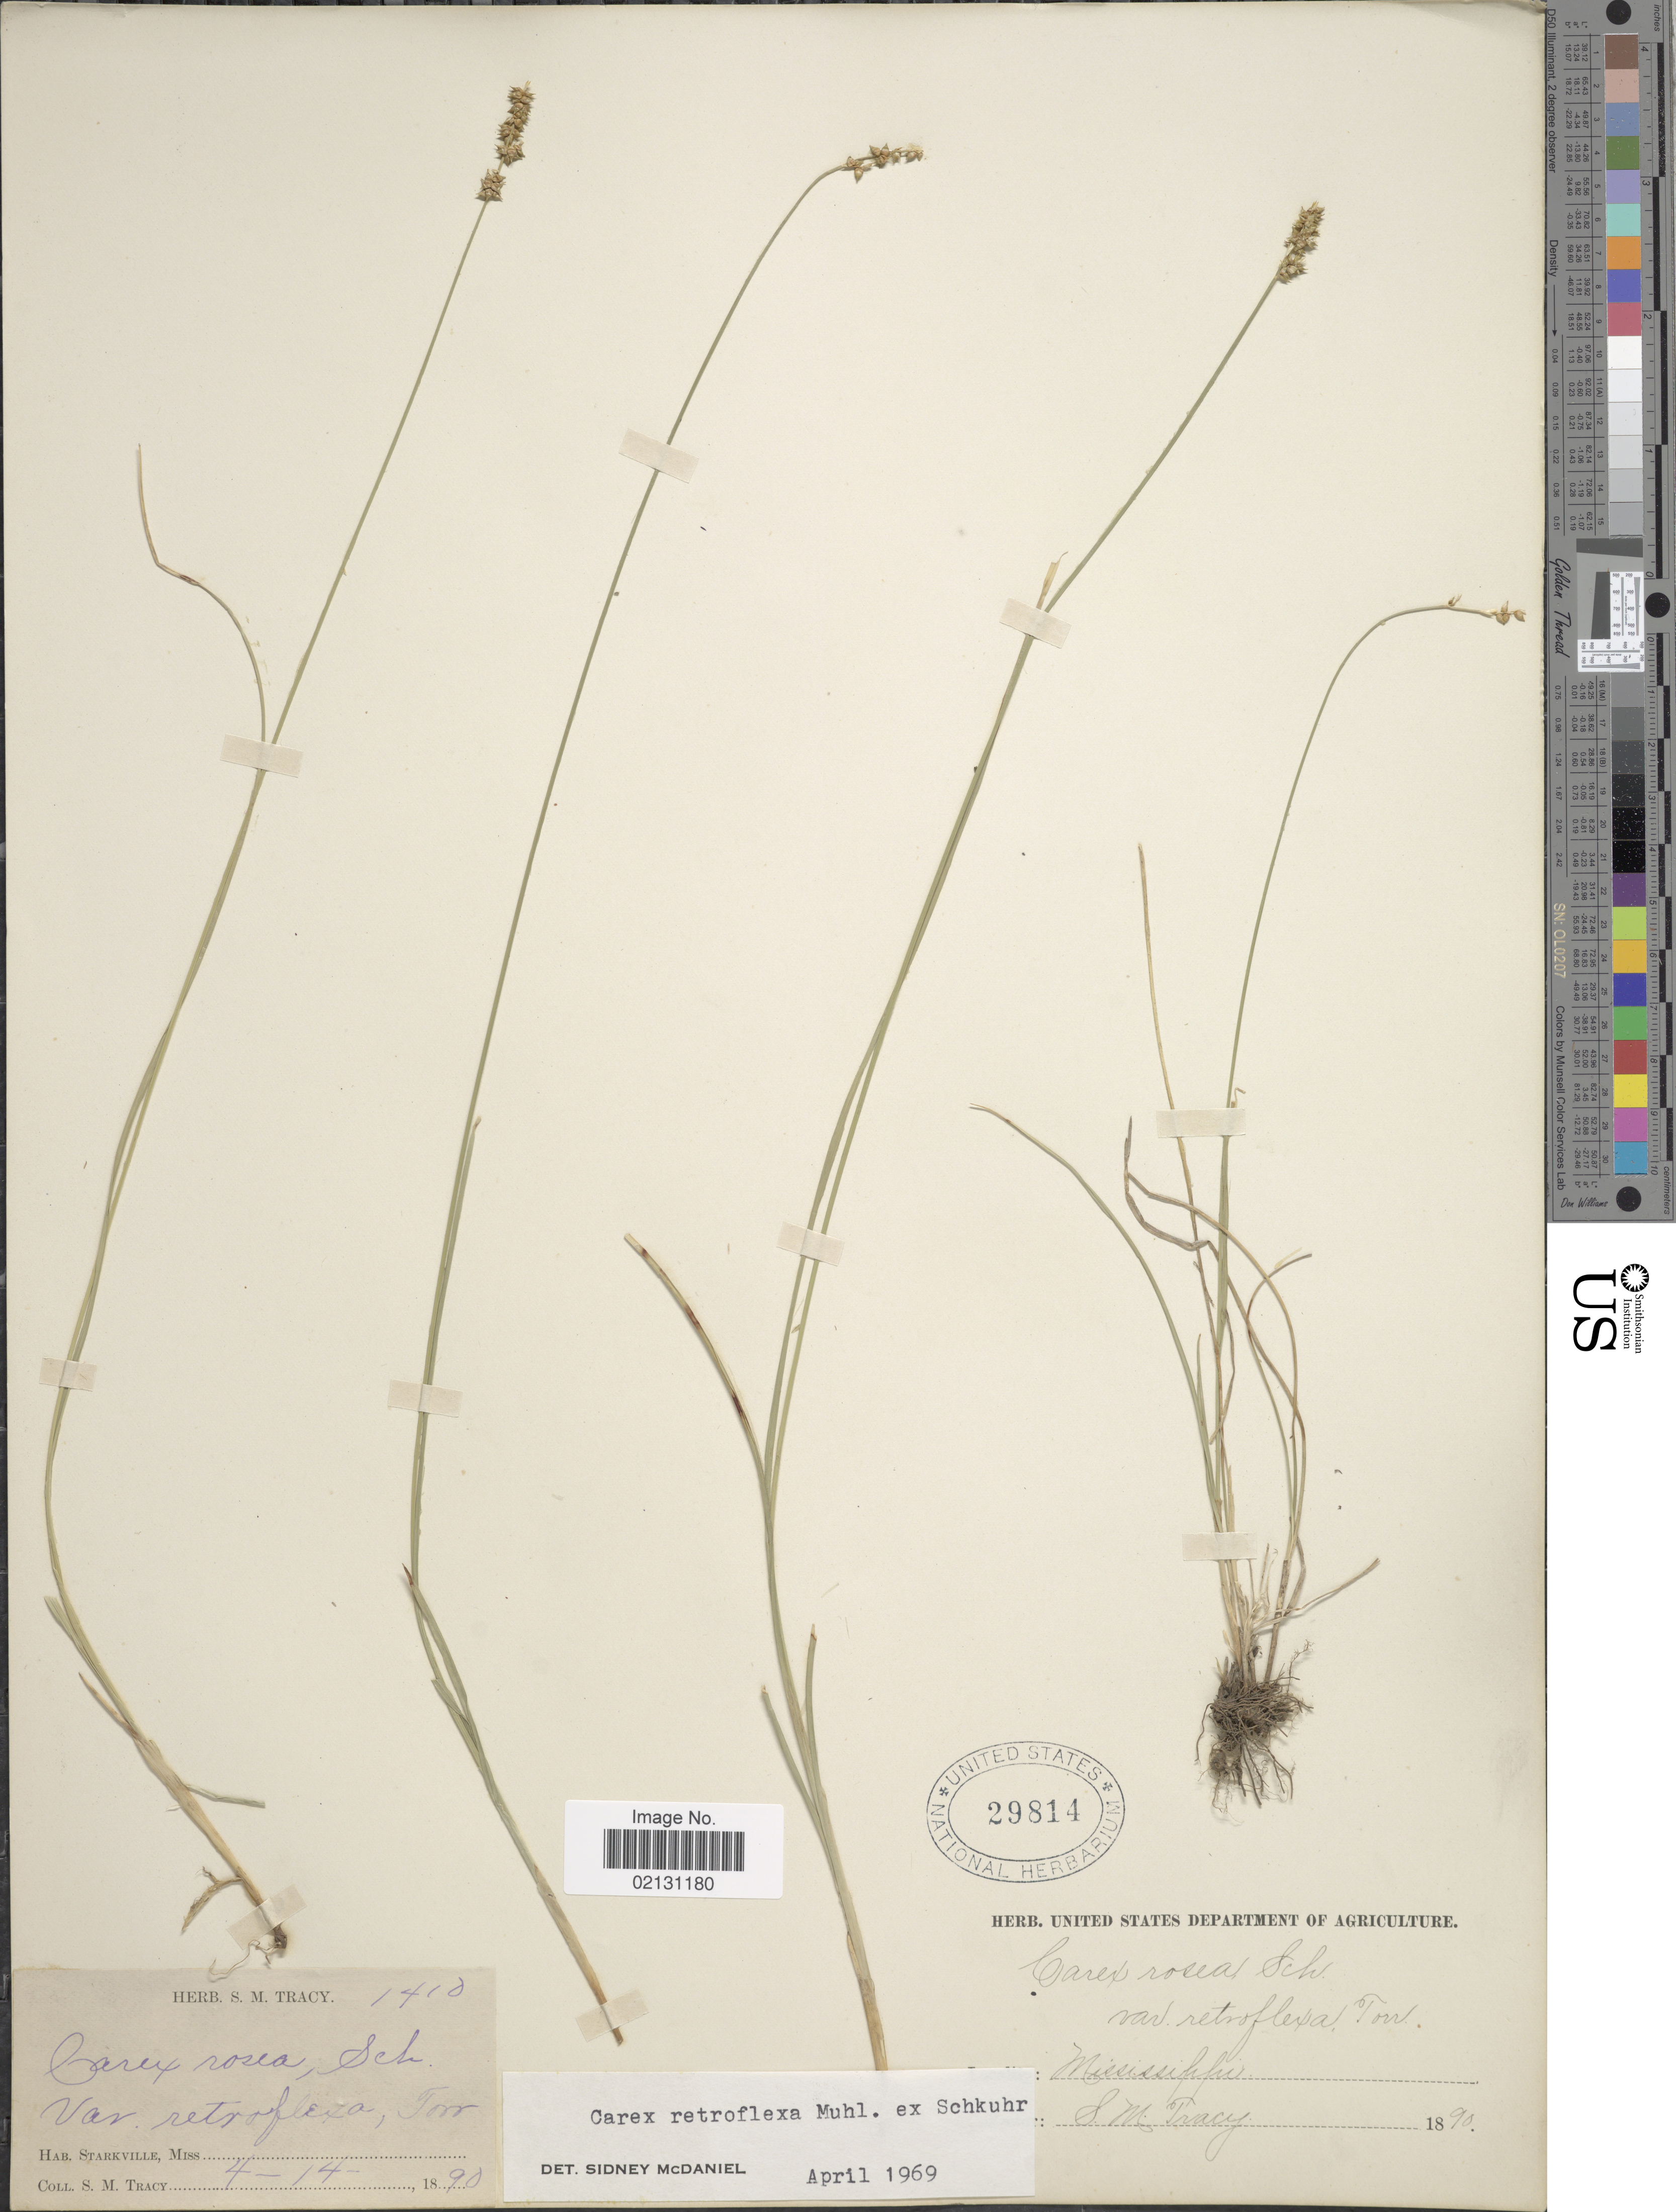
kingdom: Plantae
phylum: Tracheophyta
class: Liliopsida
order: Poales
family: Cyperaceae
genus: Carex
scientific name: Carex retroflexa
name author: Muhl. ex Willd.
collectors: S. M. Tracy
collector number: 1410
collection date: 1890-04-14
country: United States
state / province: Mississippi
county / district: Oktibbeha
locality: Starkville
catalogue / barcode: US 29814